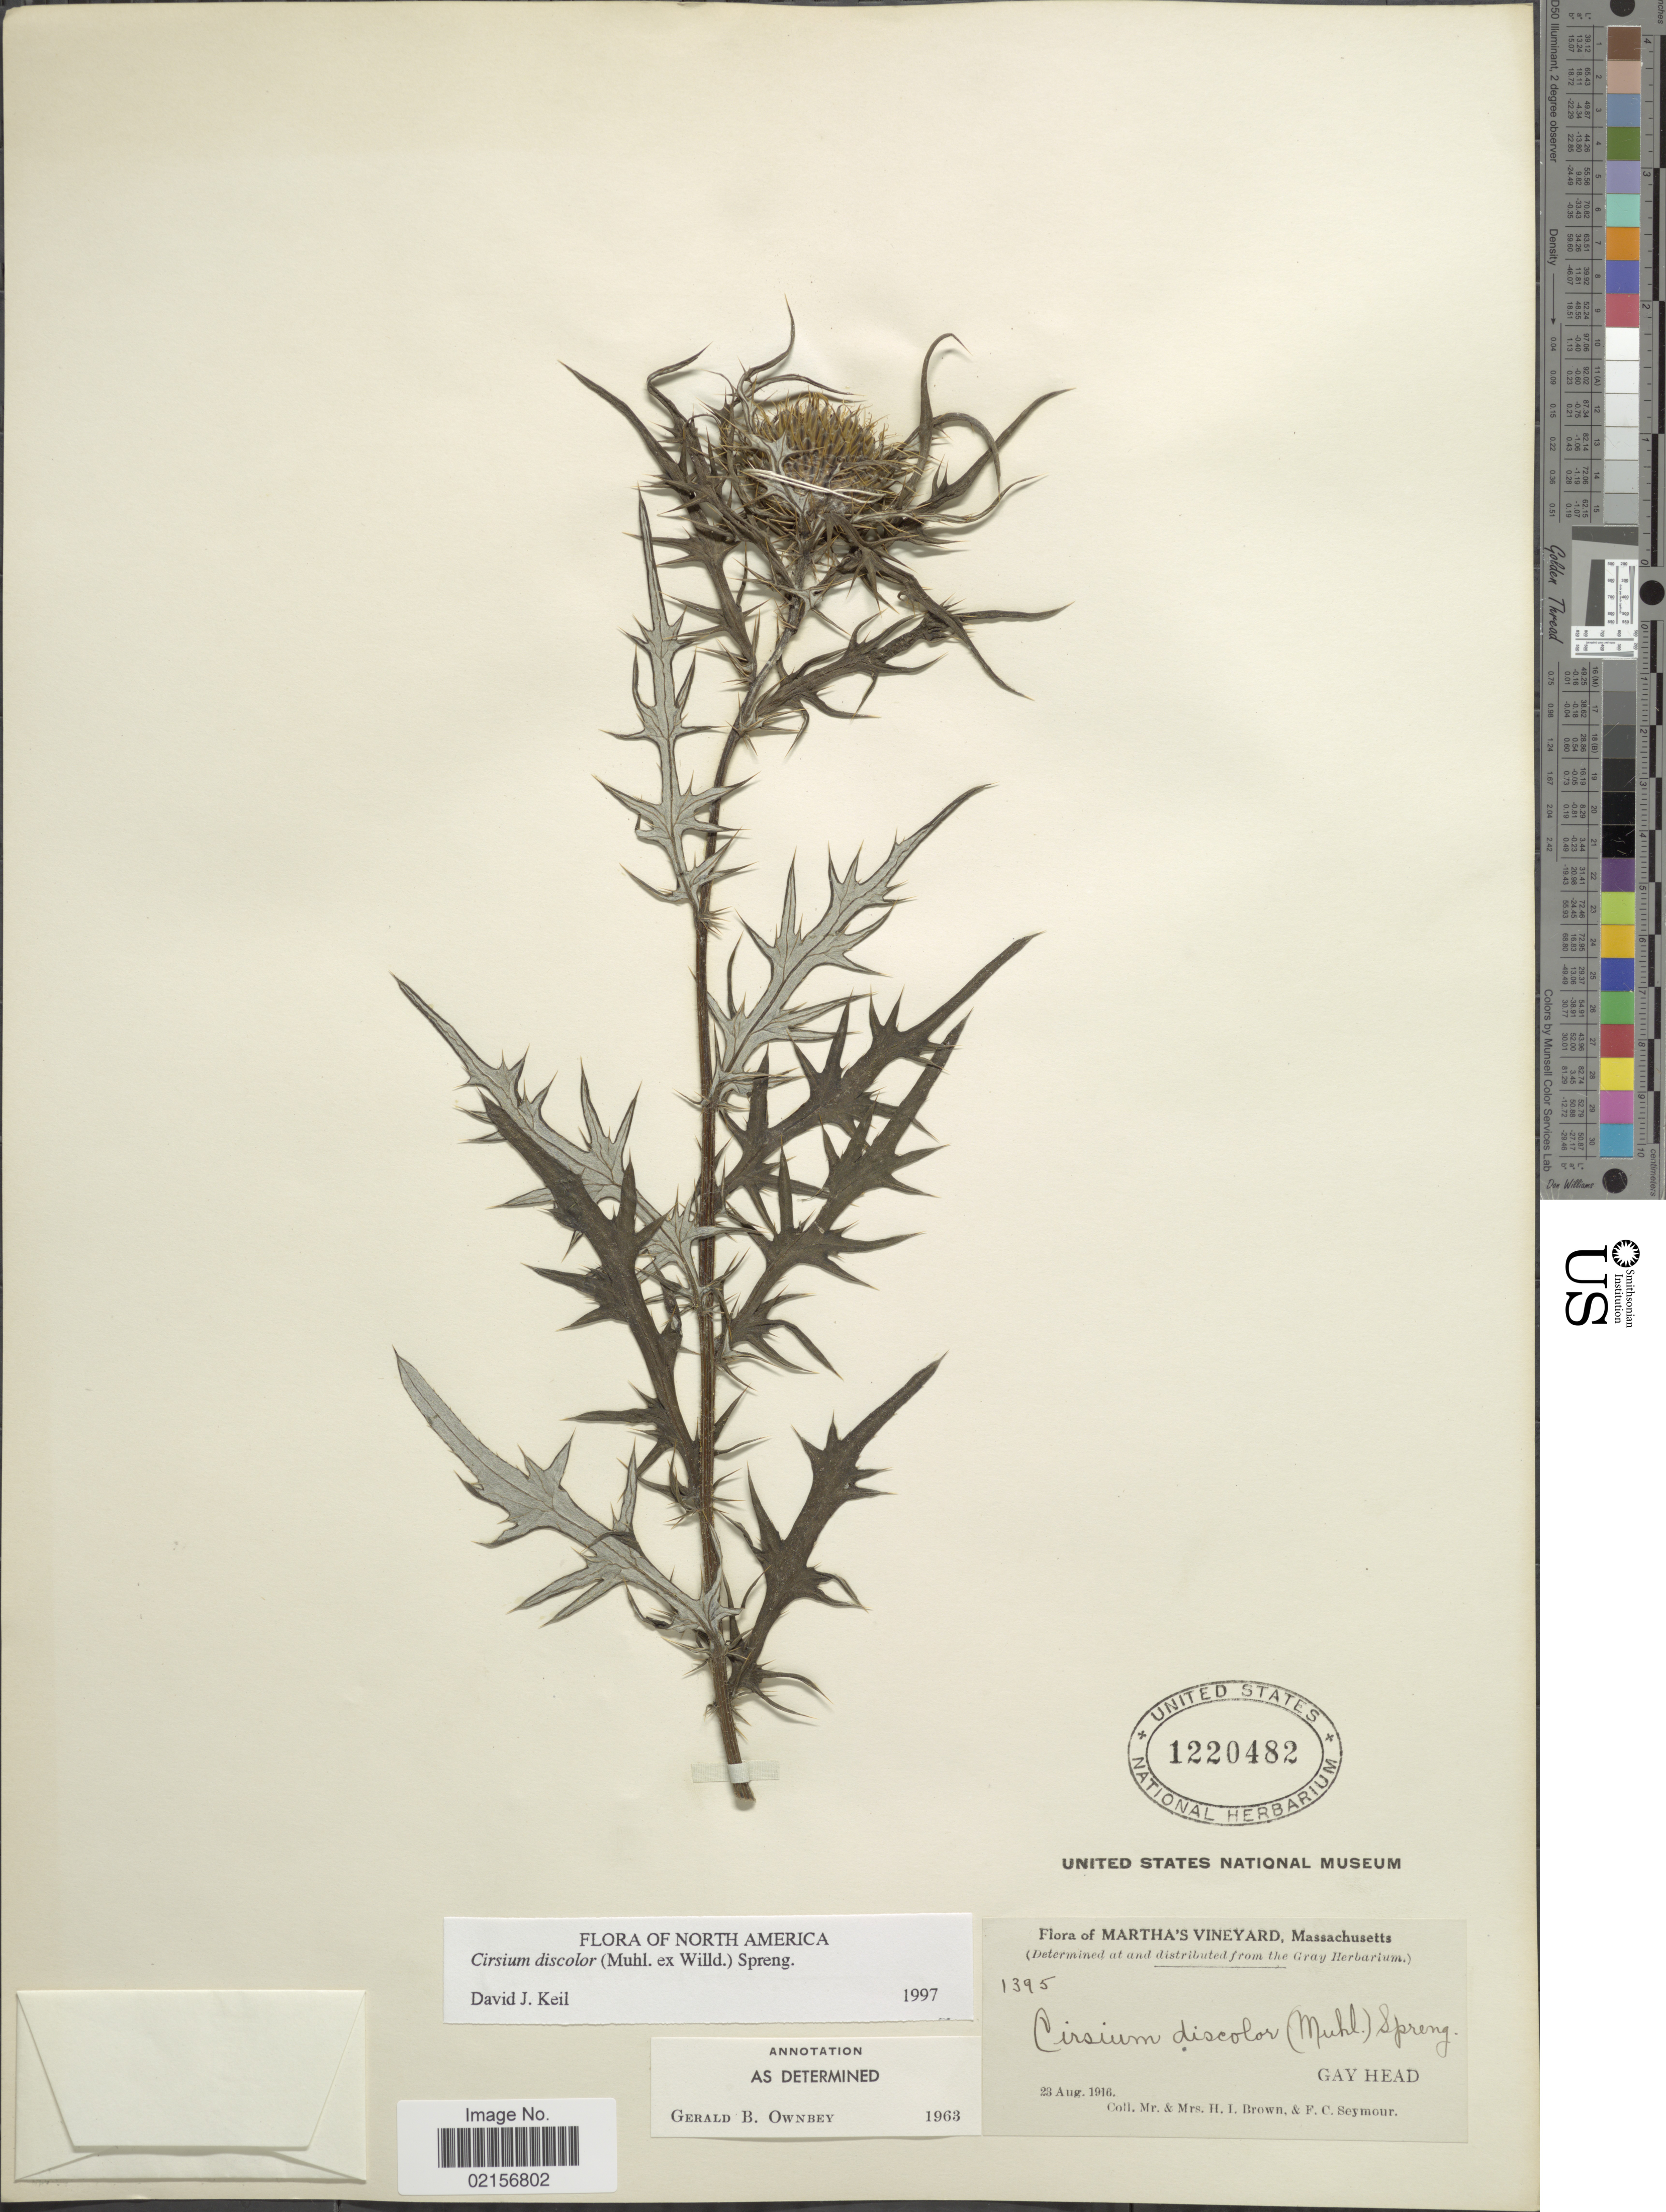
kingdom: Plantae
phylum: Tracheophyta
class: Magnoliopsida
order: Asterales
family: Asteraceae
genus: Cirsium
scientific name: Cirsium discolor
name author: (Muhl. ex Willd.) Spreng.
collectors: H. I. Brown, H. Brown & F. C. Seymour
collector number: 1395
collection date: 1916-08-23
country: United States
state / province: Massachusetts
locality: Martha's Vineyard, Gay Head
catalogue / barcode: US 1220482